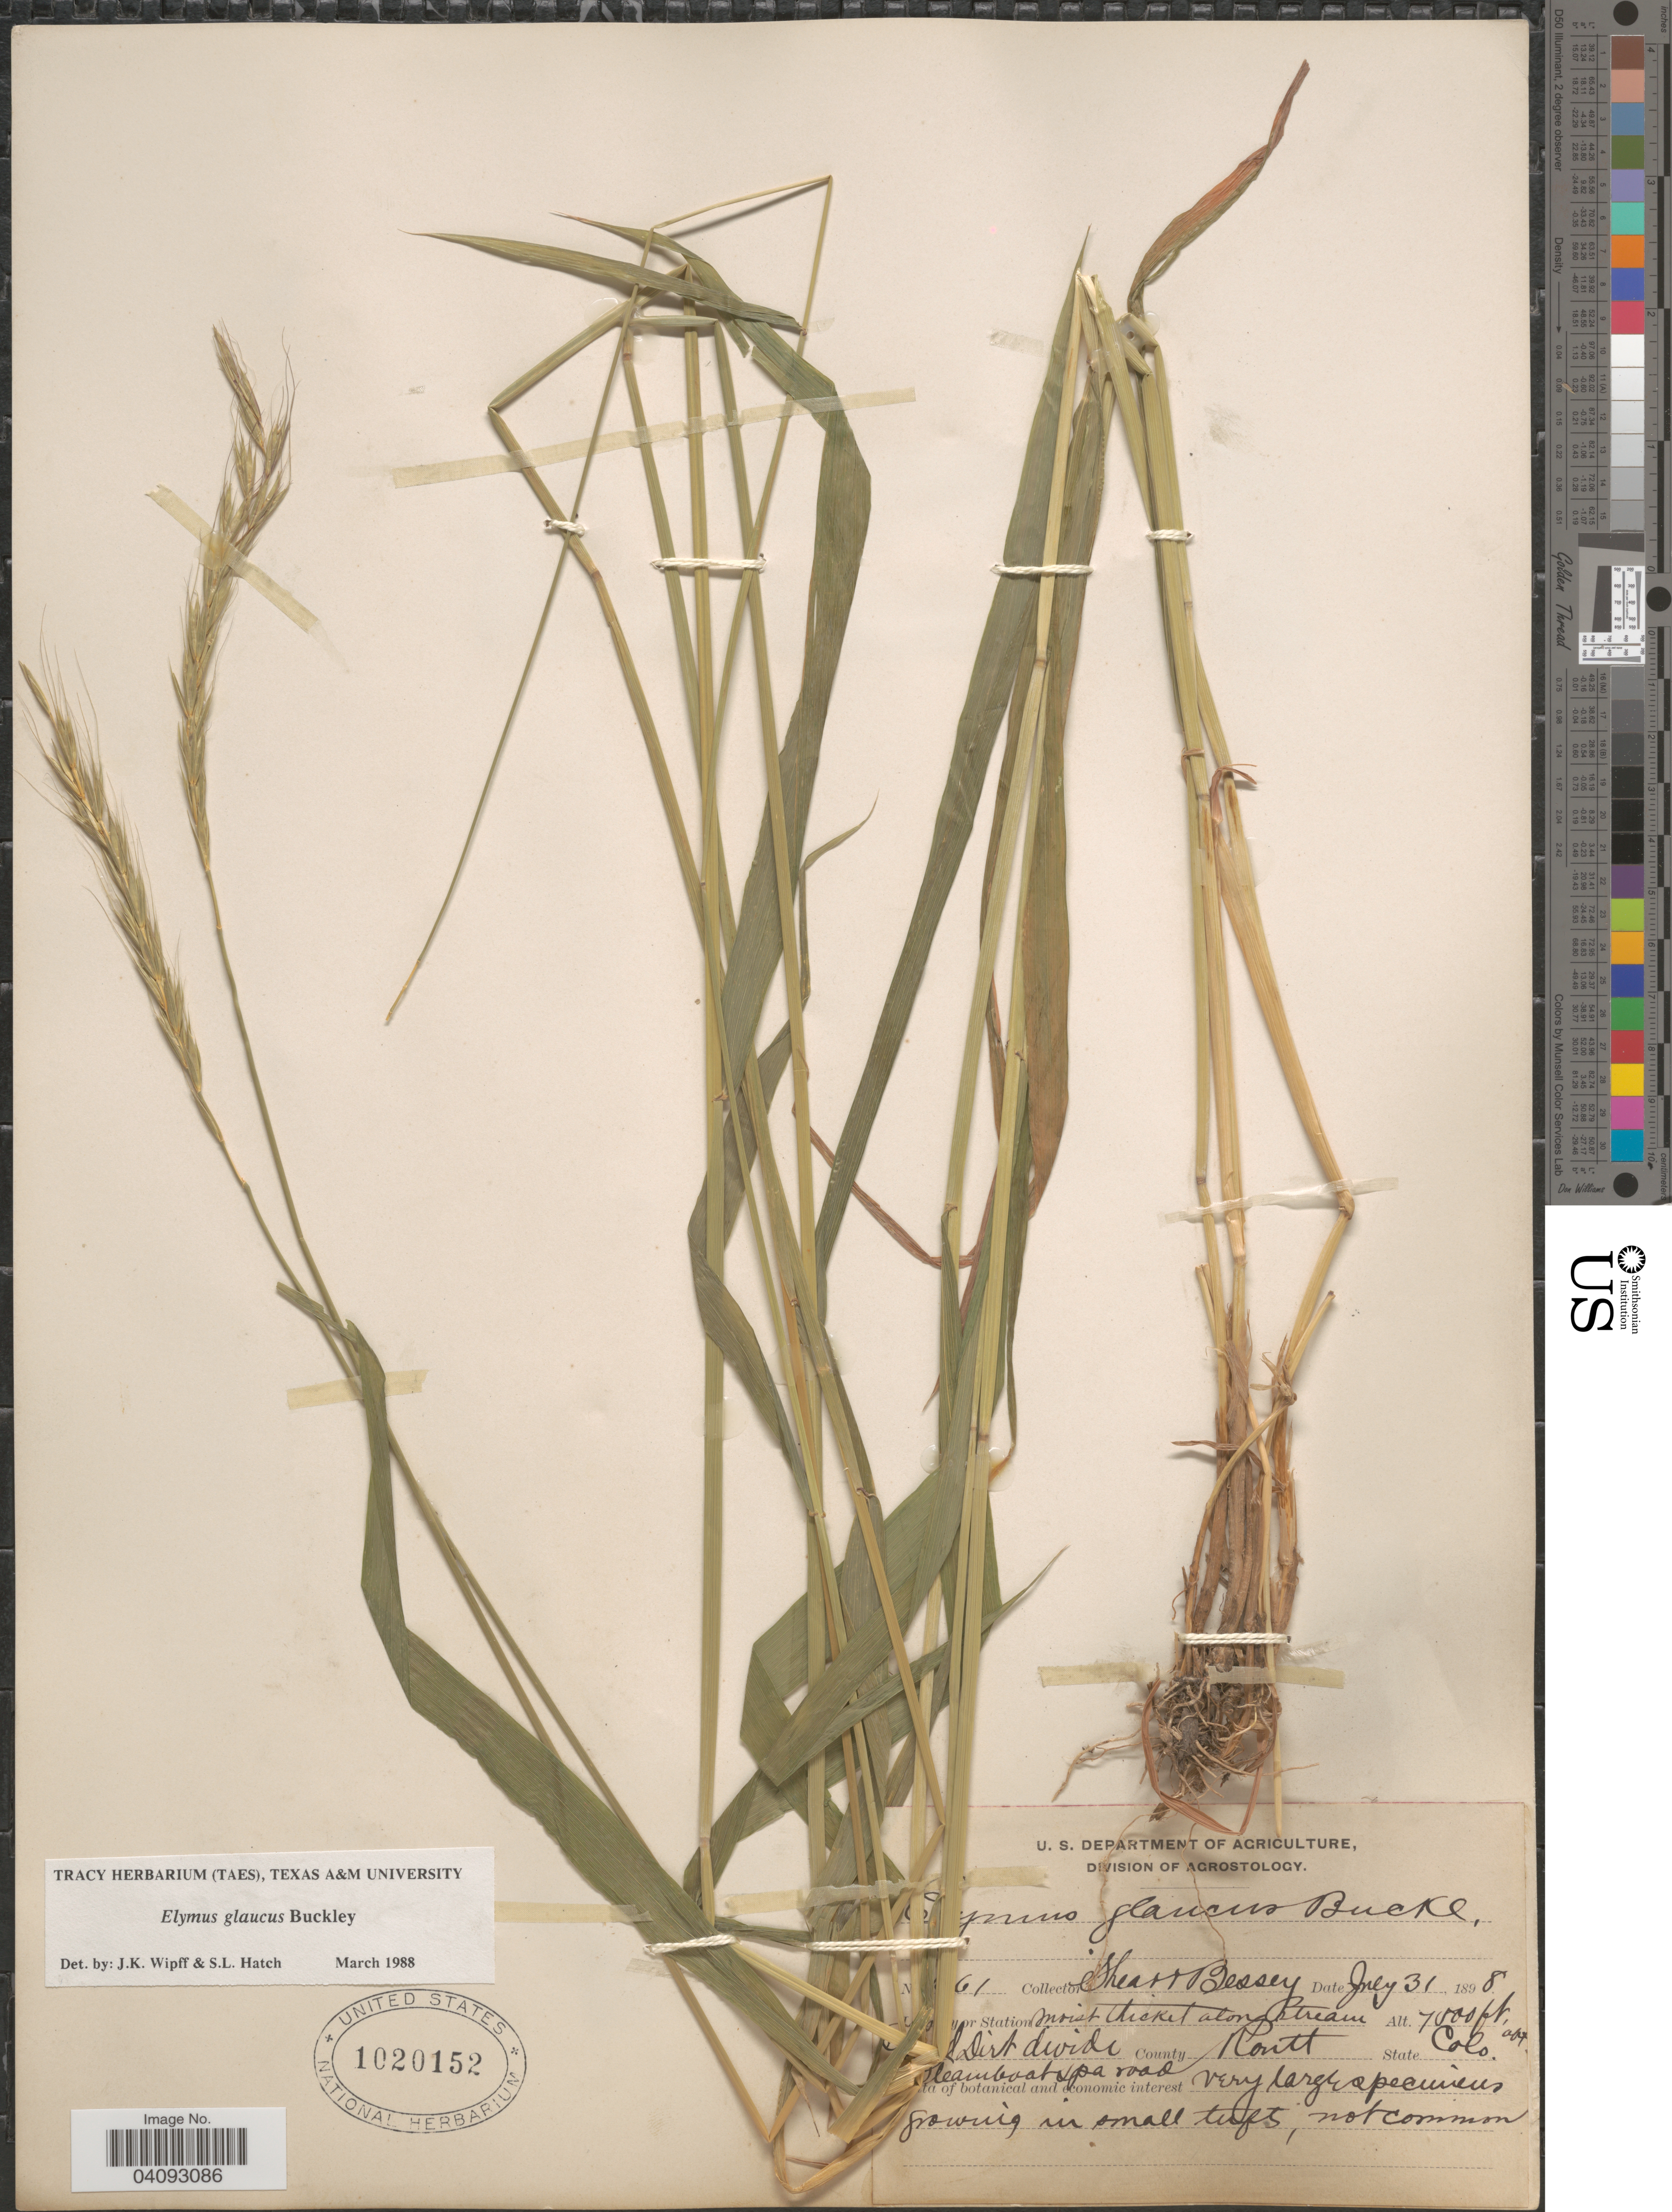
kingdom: Plantae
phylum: Tracheophyta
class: Liliopsida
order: Poales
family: Poaceae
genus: Elymus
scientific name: Elymus glaucus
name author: Buckley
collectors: -- Shear & -. Bessey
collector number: !61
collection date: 1898-07-31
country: United States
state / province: Colorado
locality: Moist thicket along stream. [illegible text]Dirt divide. County Routt.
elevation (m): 2134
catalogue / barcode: US 1020152